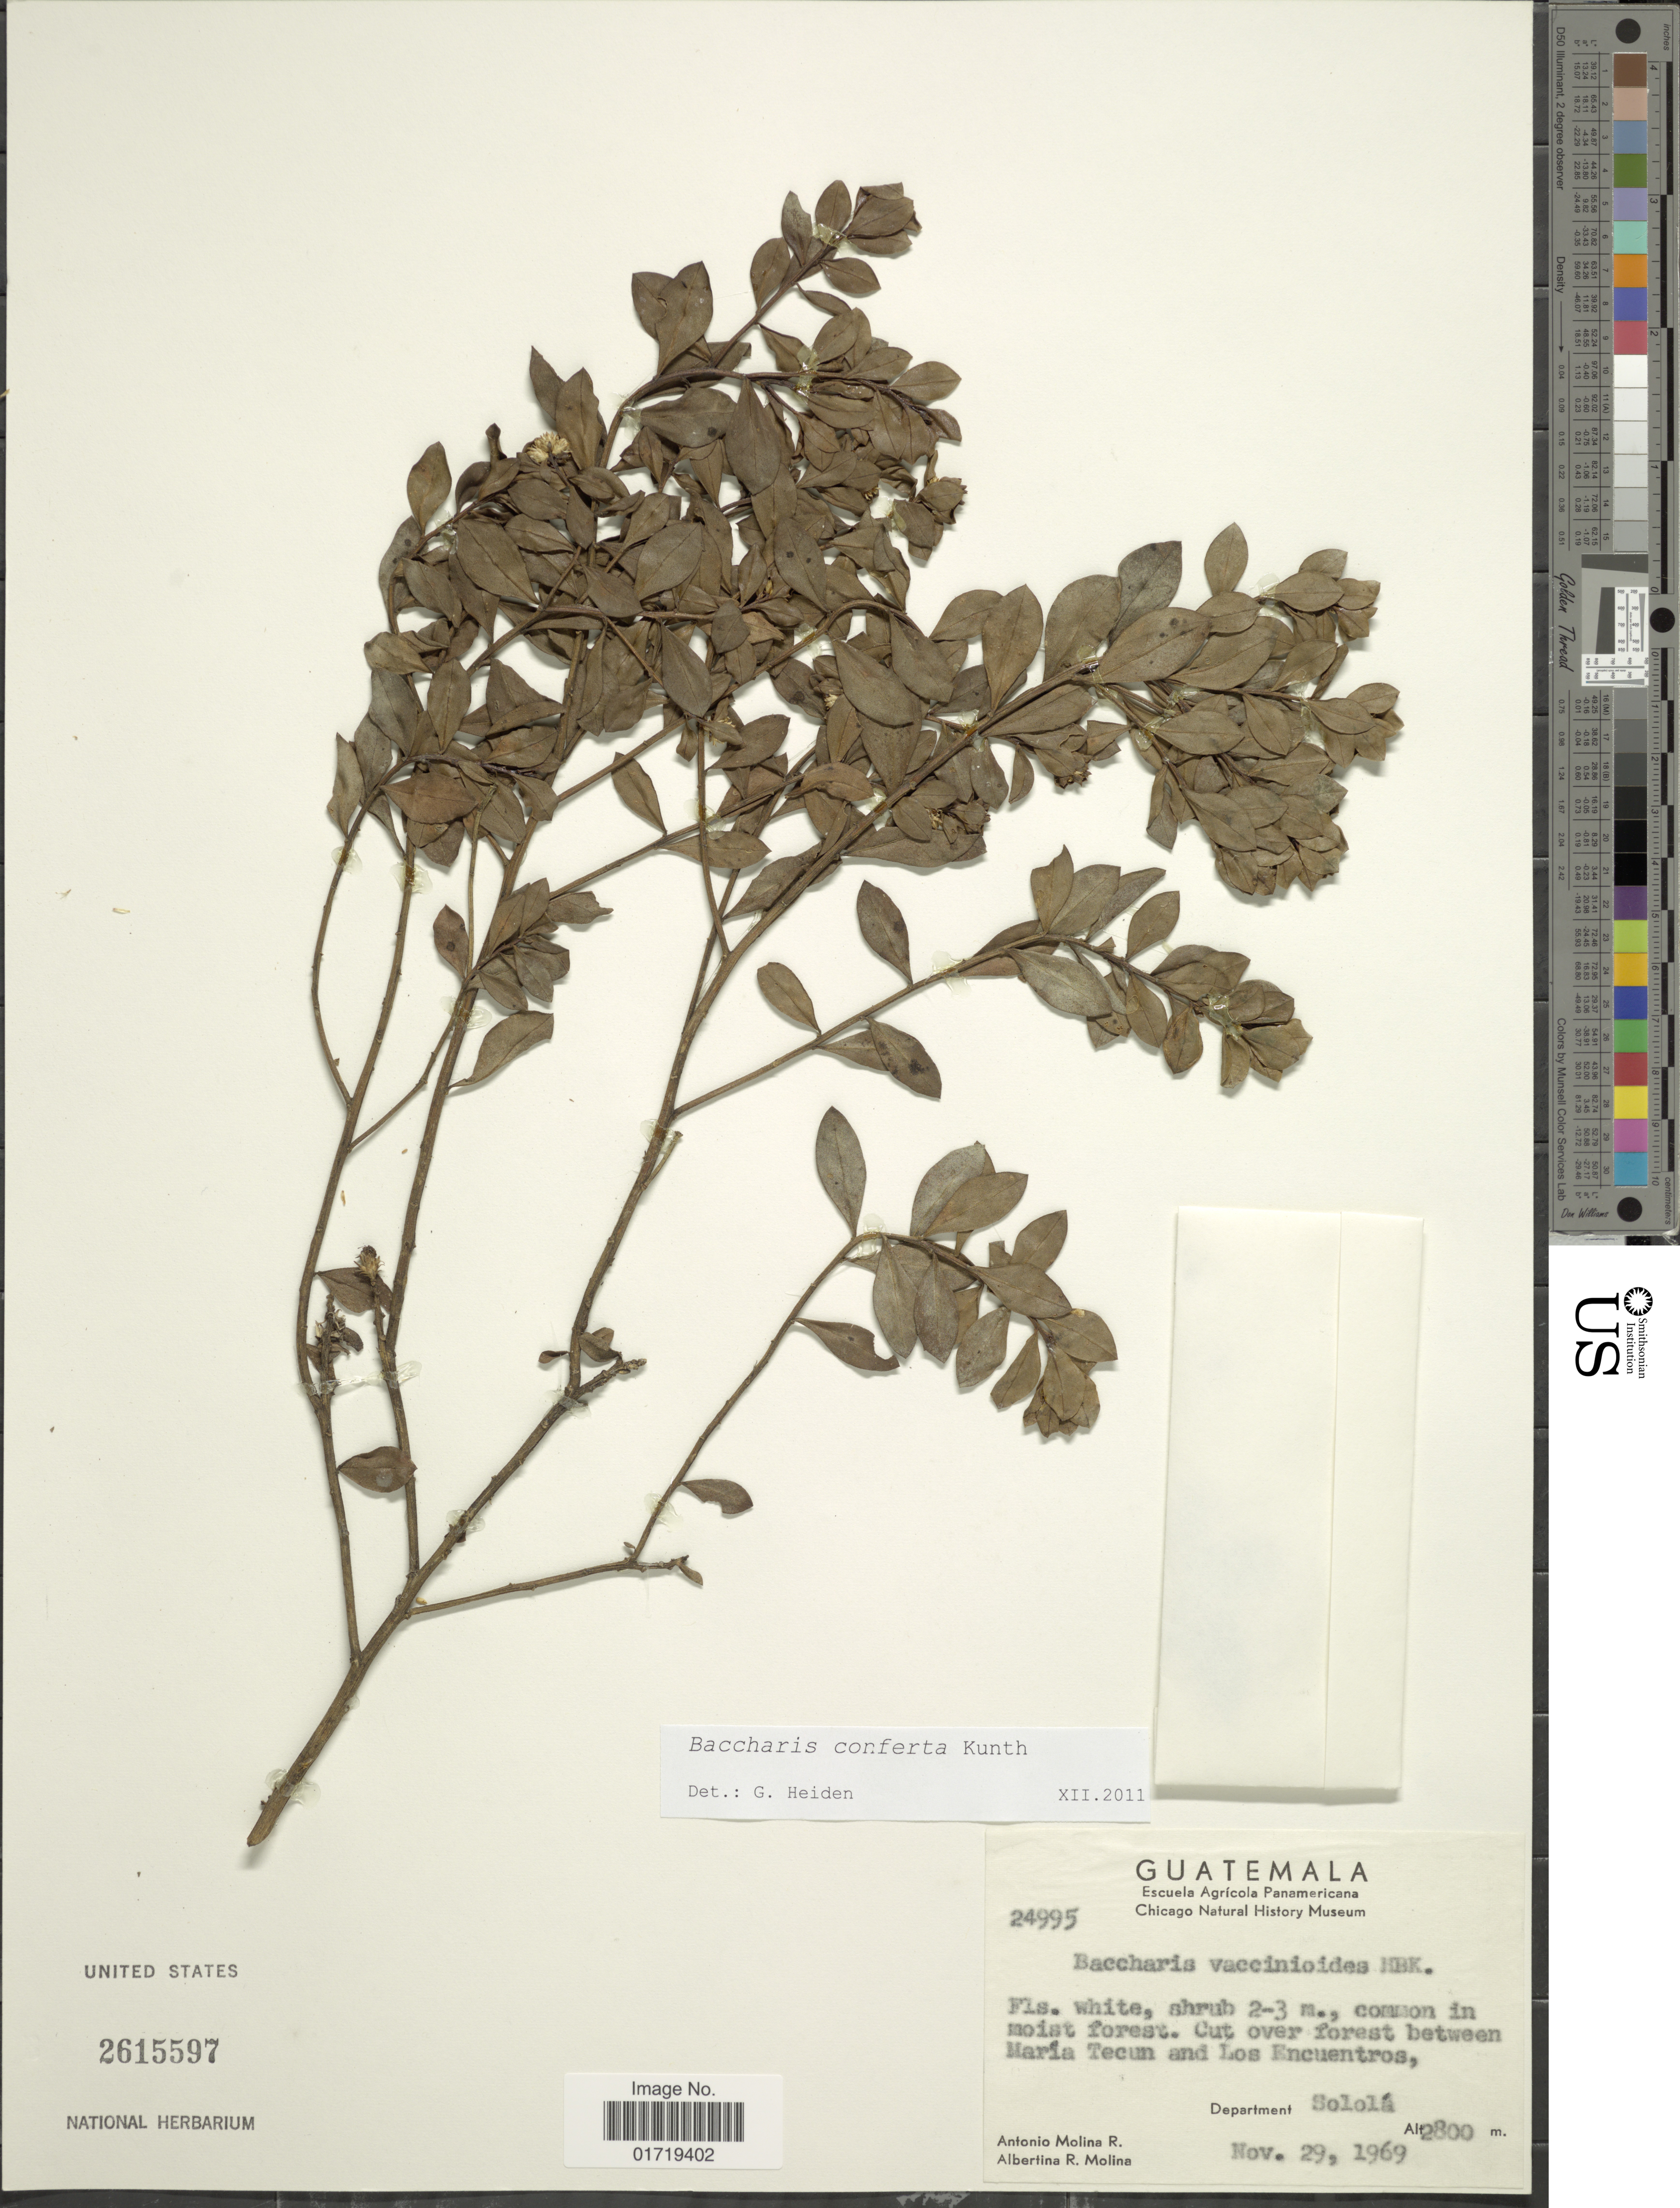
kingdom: Plantae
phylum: Tracheophyta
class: Magnoliopsida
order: Asterales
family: Asteraceae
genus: Baccharis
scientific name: Baccharis conferta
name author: Kunth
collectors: A. Molina R. & A. R. Molina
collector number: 24995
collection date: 1969-11-29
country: Guatemala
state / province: Sololá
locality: Cut over forest between Maria Tecum and Los Encuentros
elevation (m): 2800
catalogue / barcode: US 2615597